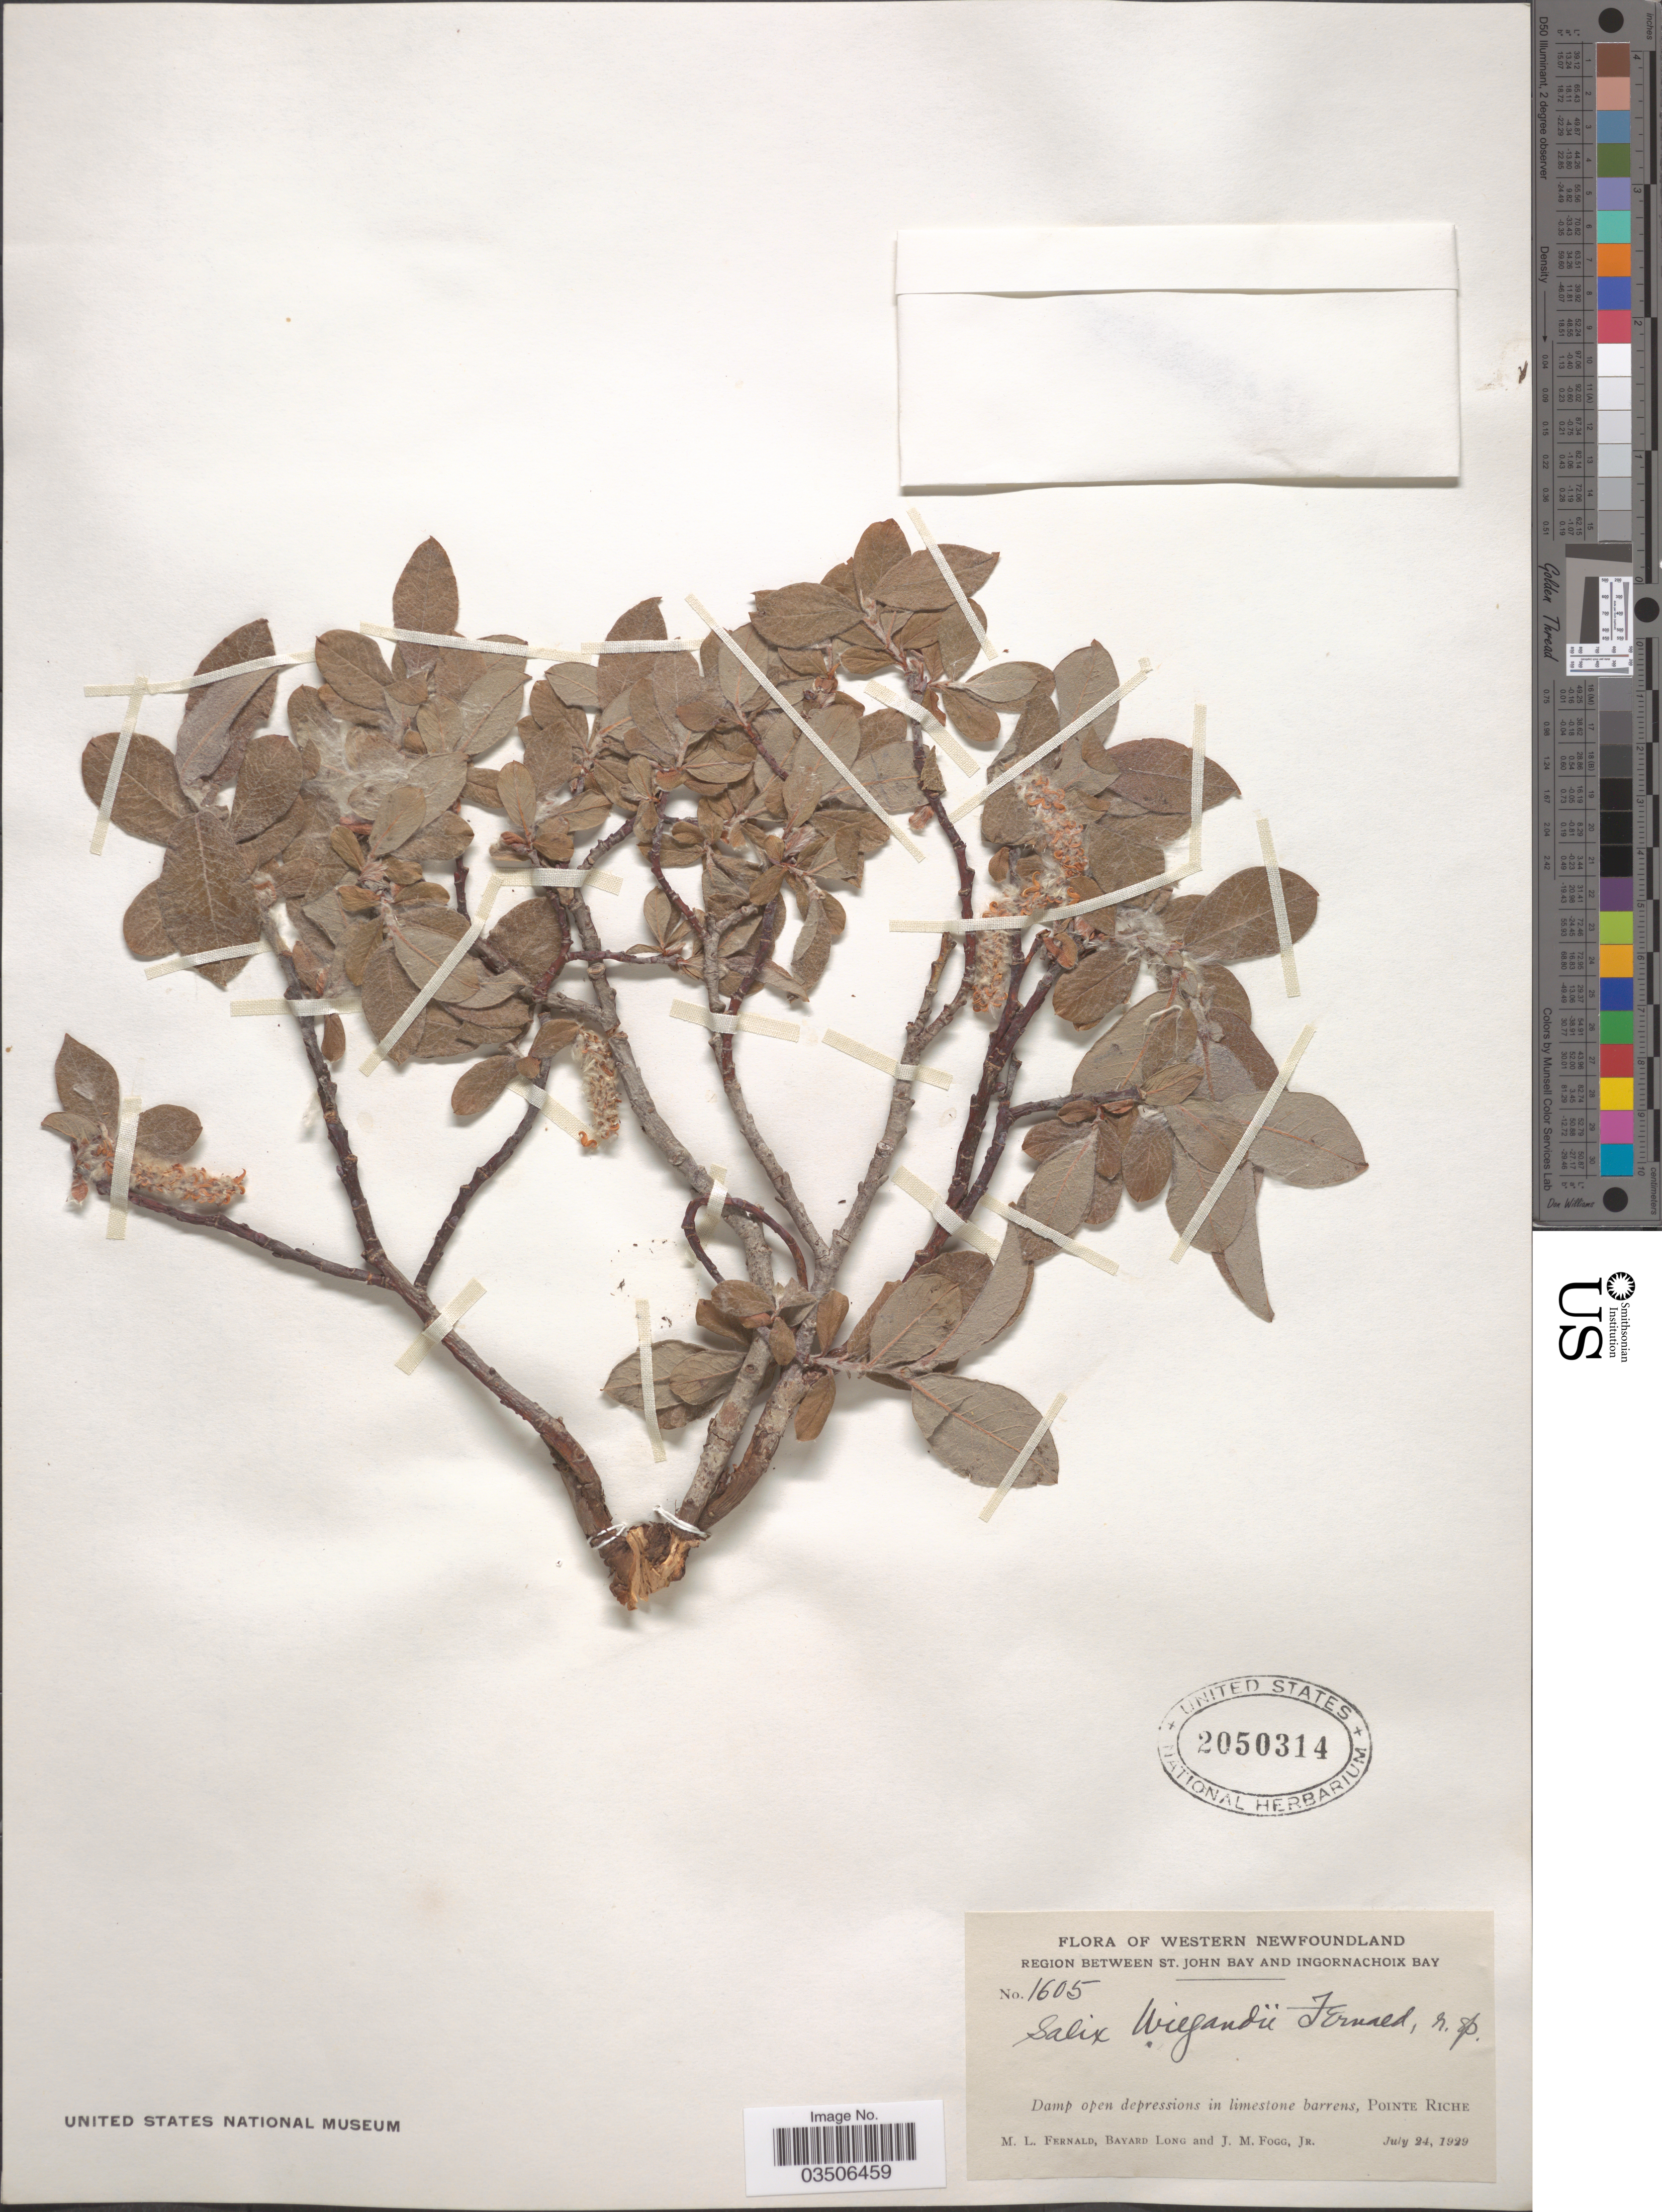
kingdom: Plantae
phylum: Tracheophyta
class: Magnoliopsida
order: Malpighiales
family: Salicaceae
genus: Salix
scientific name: Salix wiegandii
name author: Fernald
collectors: M. L. Fernald, B. Long & J. Fogg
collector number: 1605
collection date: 1929-07-24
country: Canada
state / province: Newfoundland and Labrador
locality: Western Newfoundland. Region between St. John Bay and Ingornachoix Bay. Damp open depressions in limestone barrens, Pointe Riche.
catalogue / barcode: US 2050314